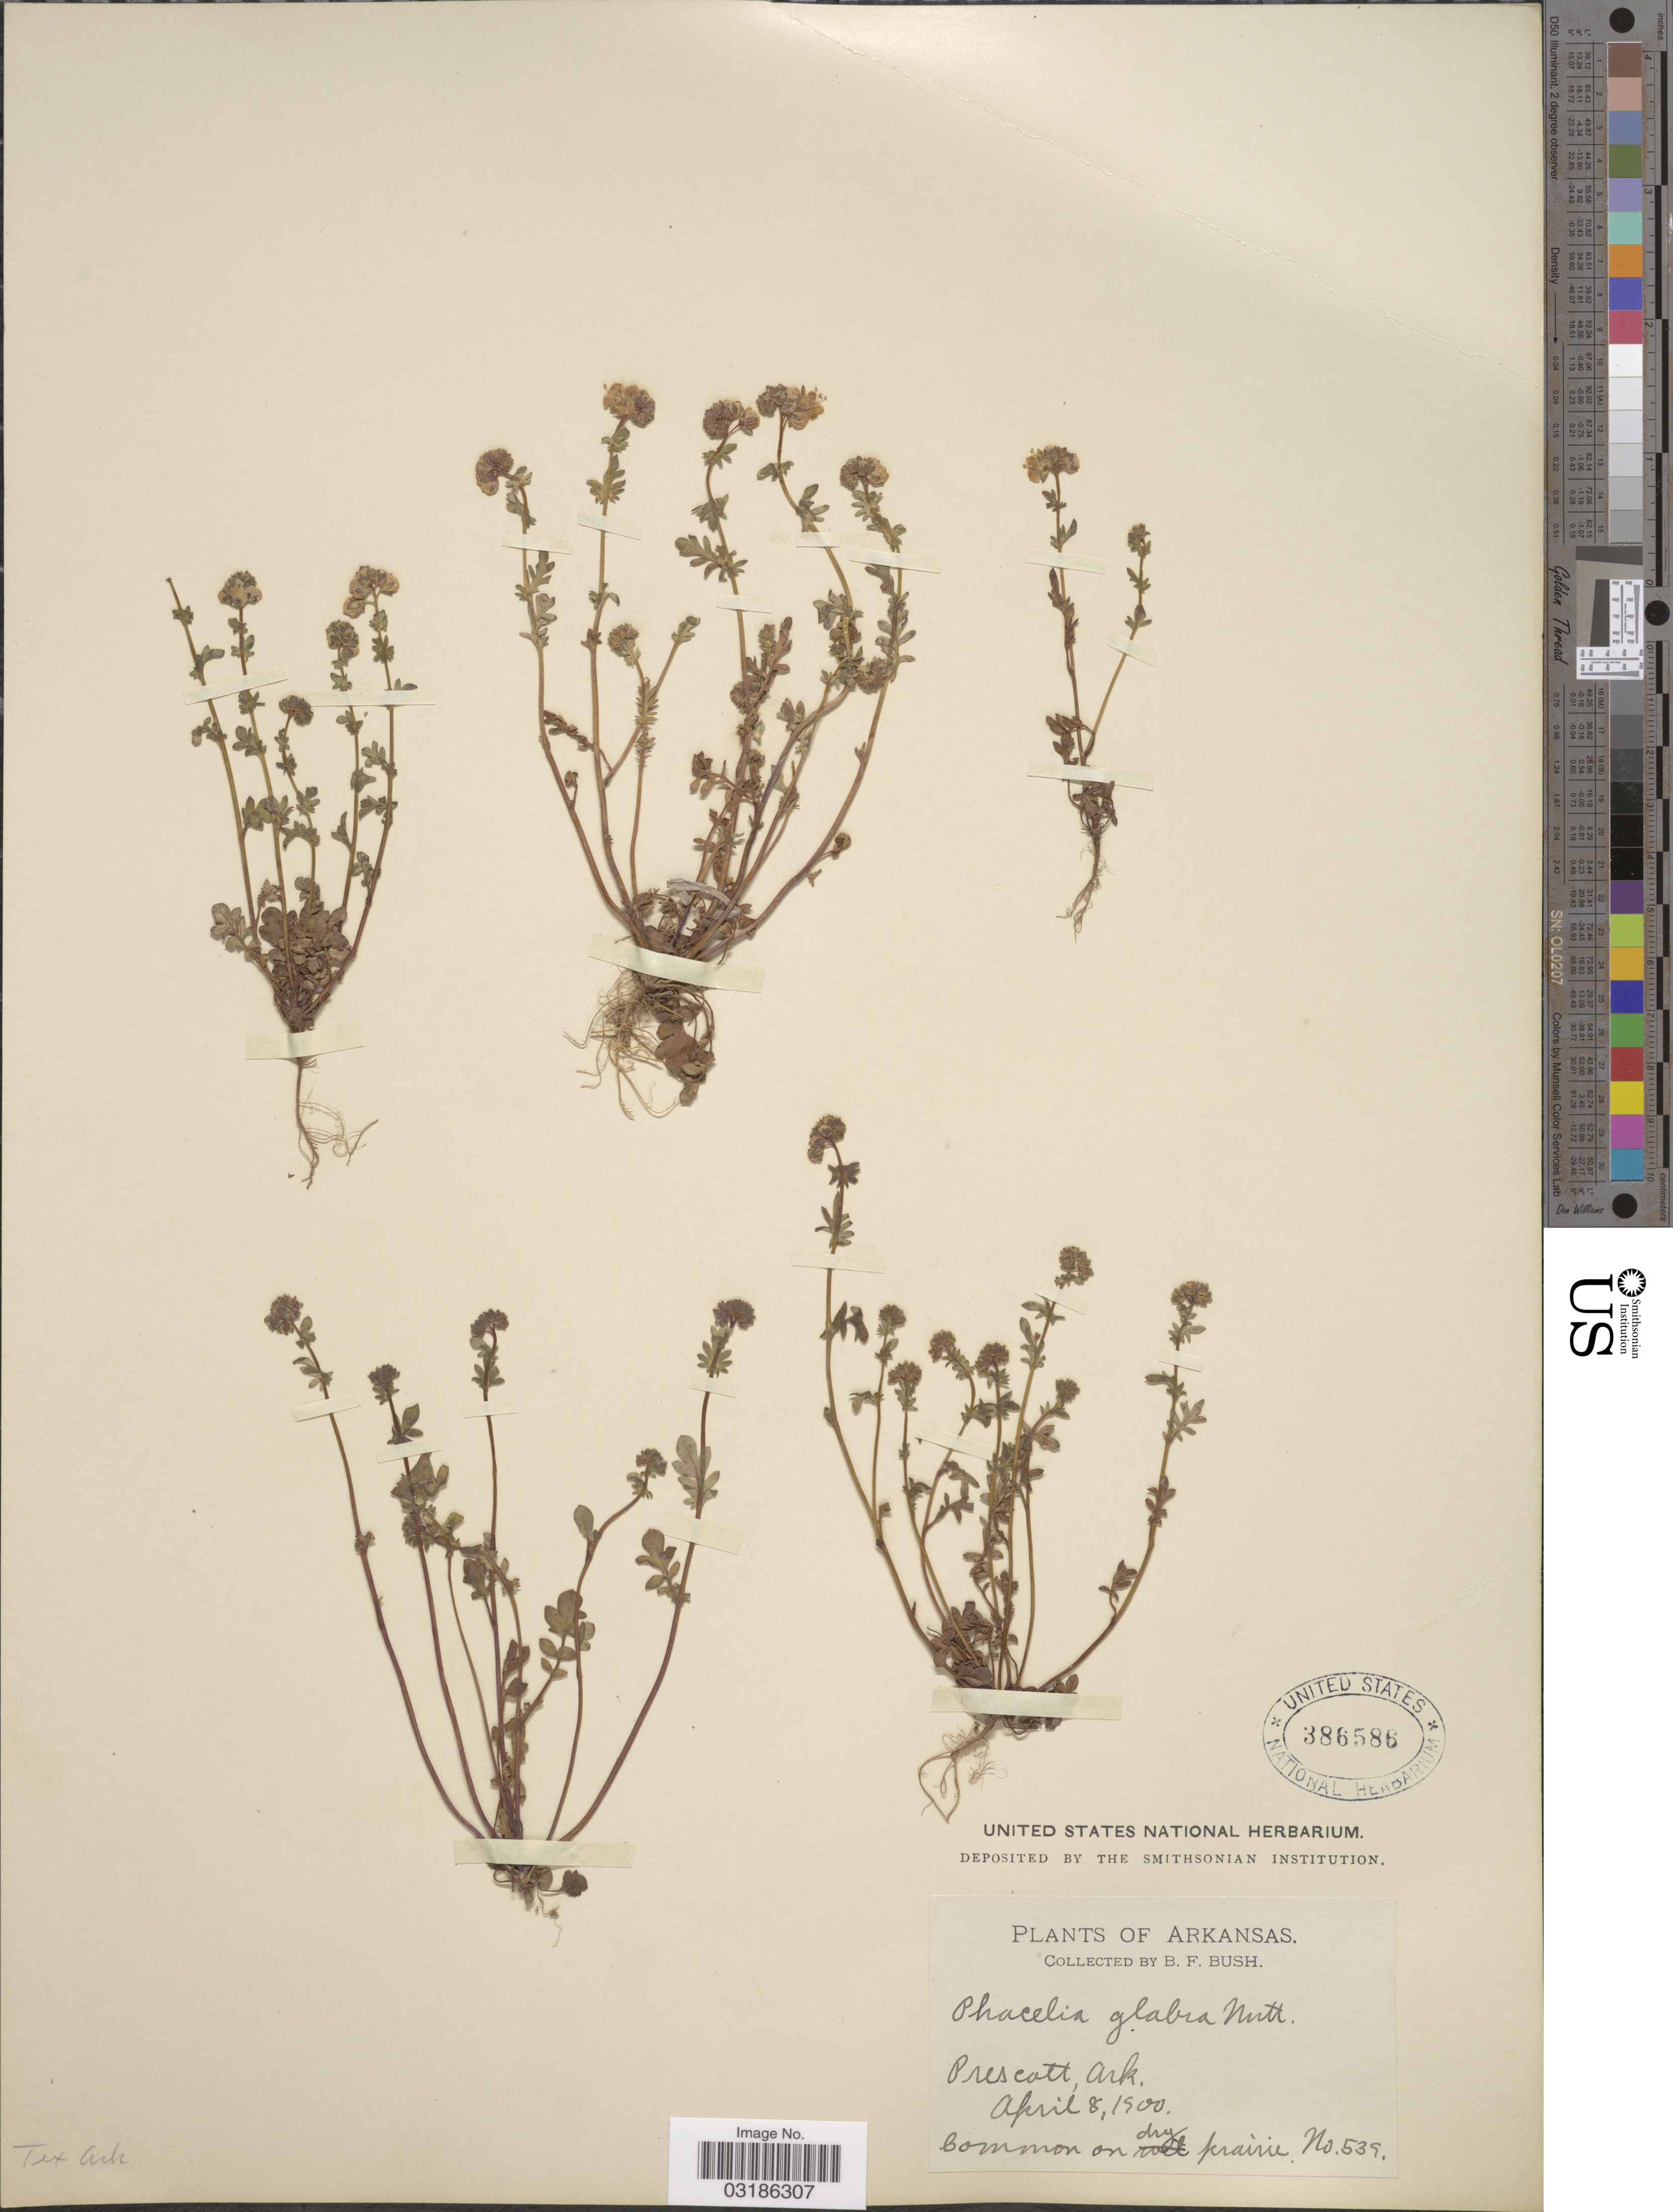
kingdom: Plantae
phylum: Tracheophyta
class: Magnoliopsida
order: Boraginales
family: Hydrophyllaceae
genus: Phacelia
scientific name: Phacelia glabra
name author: Nutt.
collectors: B. F. Bush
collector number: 539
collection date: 1900-04-08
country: United States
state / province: Arkansas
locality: Prescott, Ark.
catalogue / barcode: US 386586